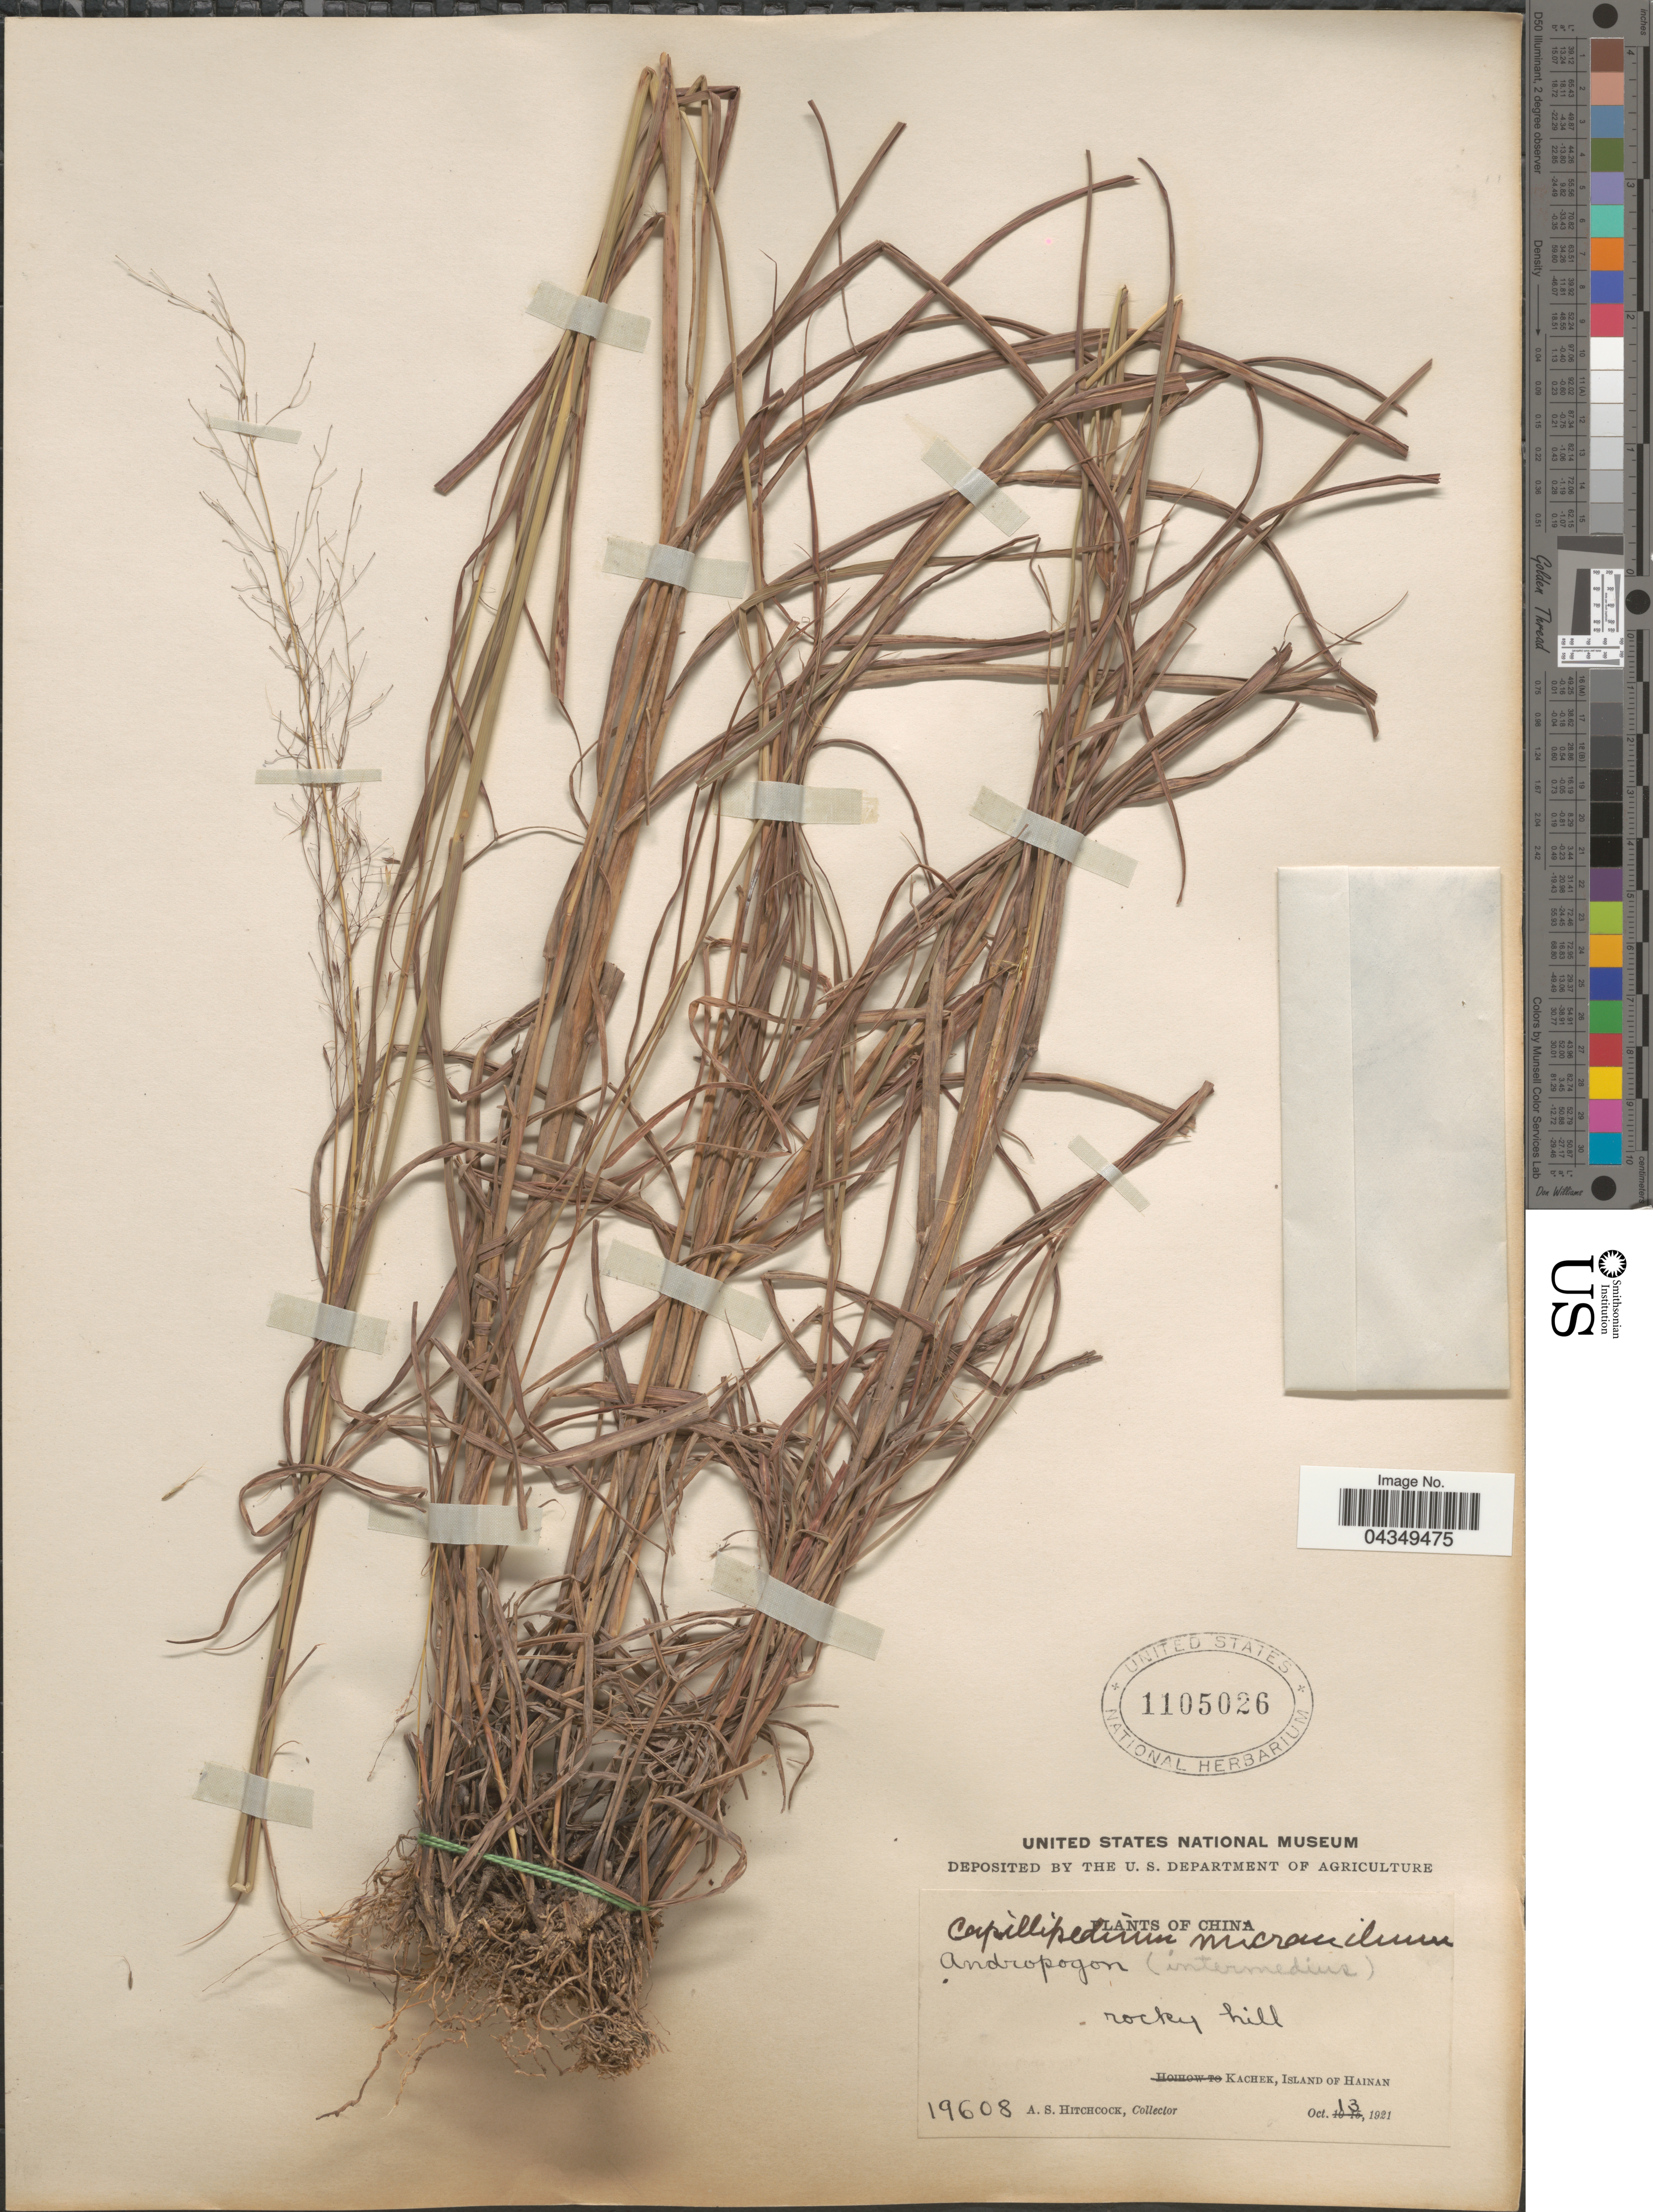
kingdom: Plantae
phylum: Tracheophyta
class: Liliopsida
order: Poales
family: Poaceae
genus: Capillipedium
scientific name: Capillipedium parviflorum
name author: (R. Br.) Stapf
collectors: A. S. Hitchcock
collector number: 19608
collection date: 1921-10-13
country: China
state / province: Hainan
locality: Rocky hill. Kachek, Island of Hainan.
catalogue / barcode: US 1105026